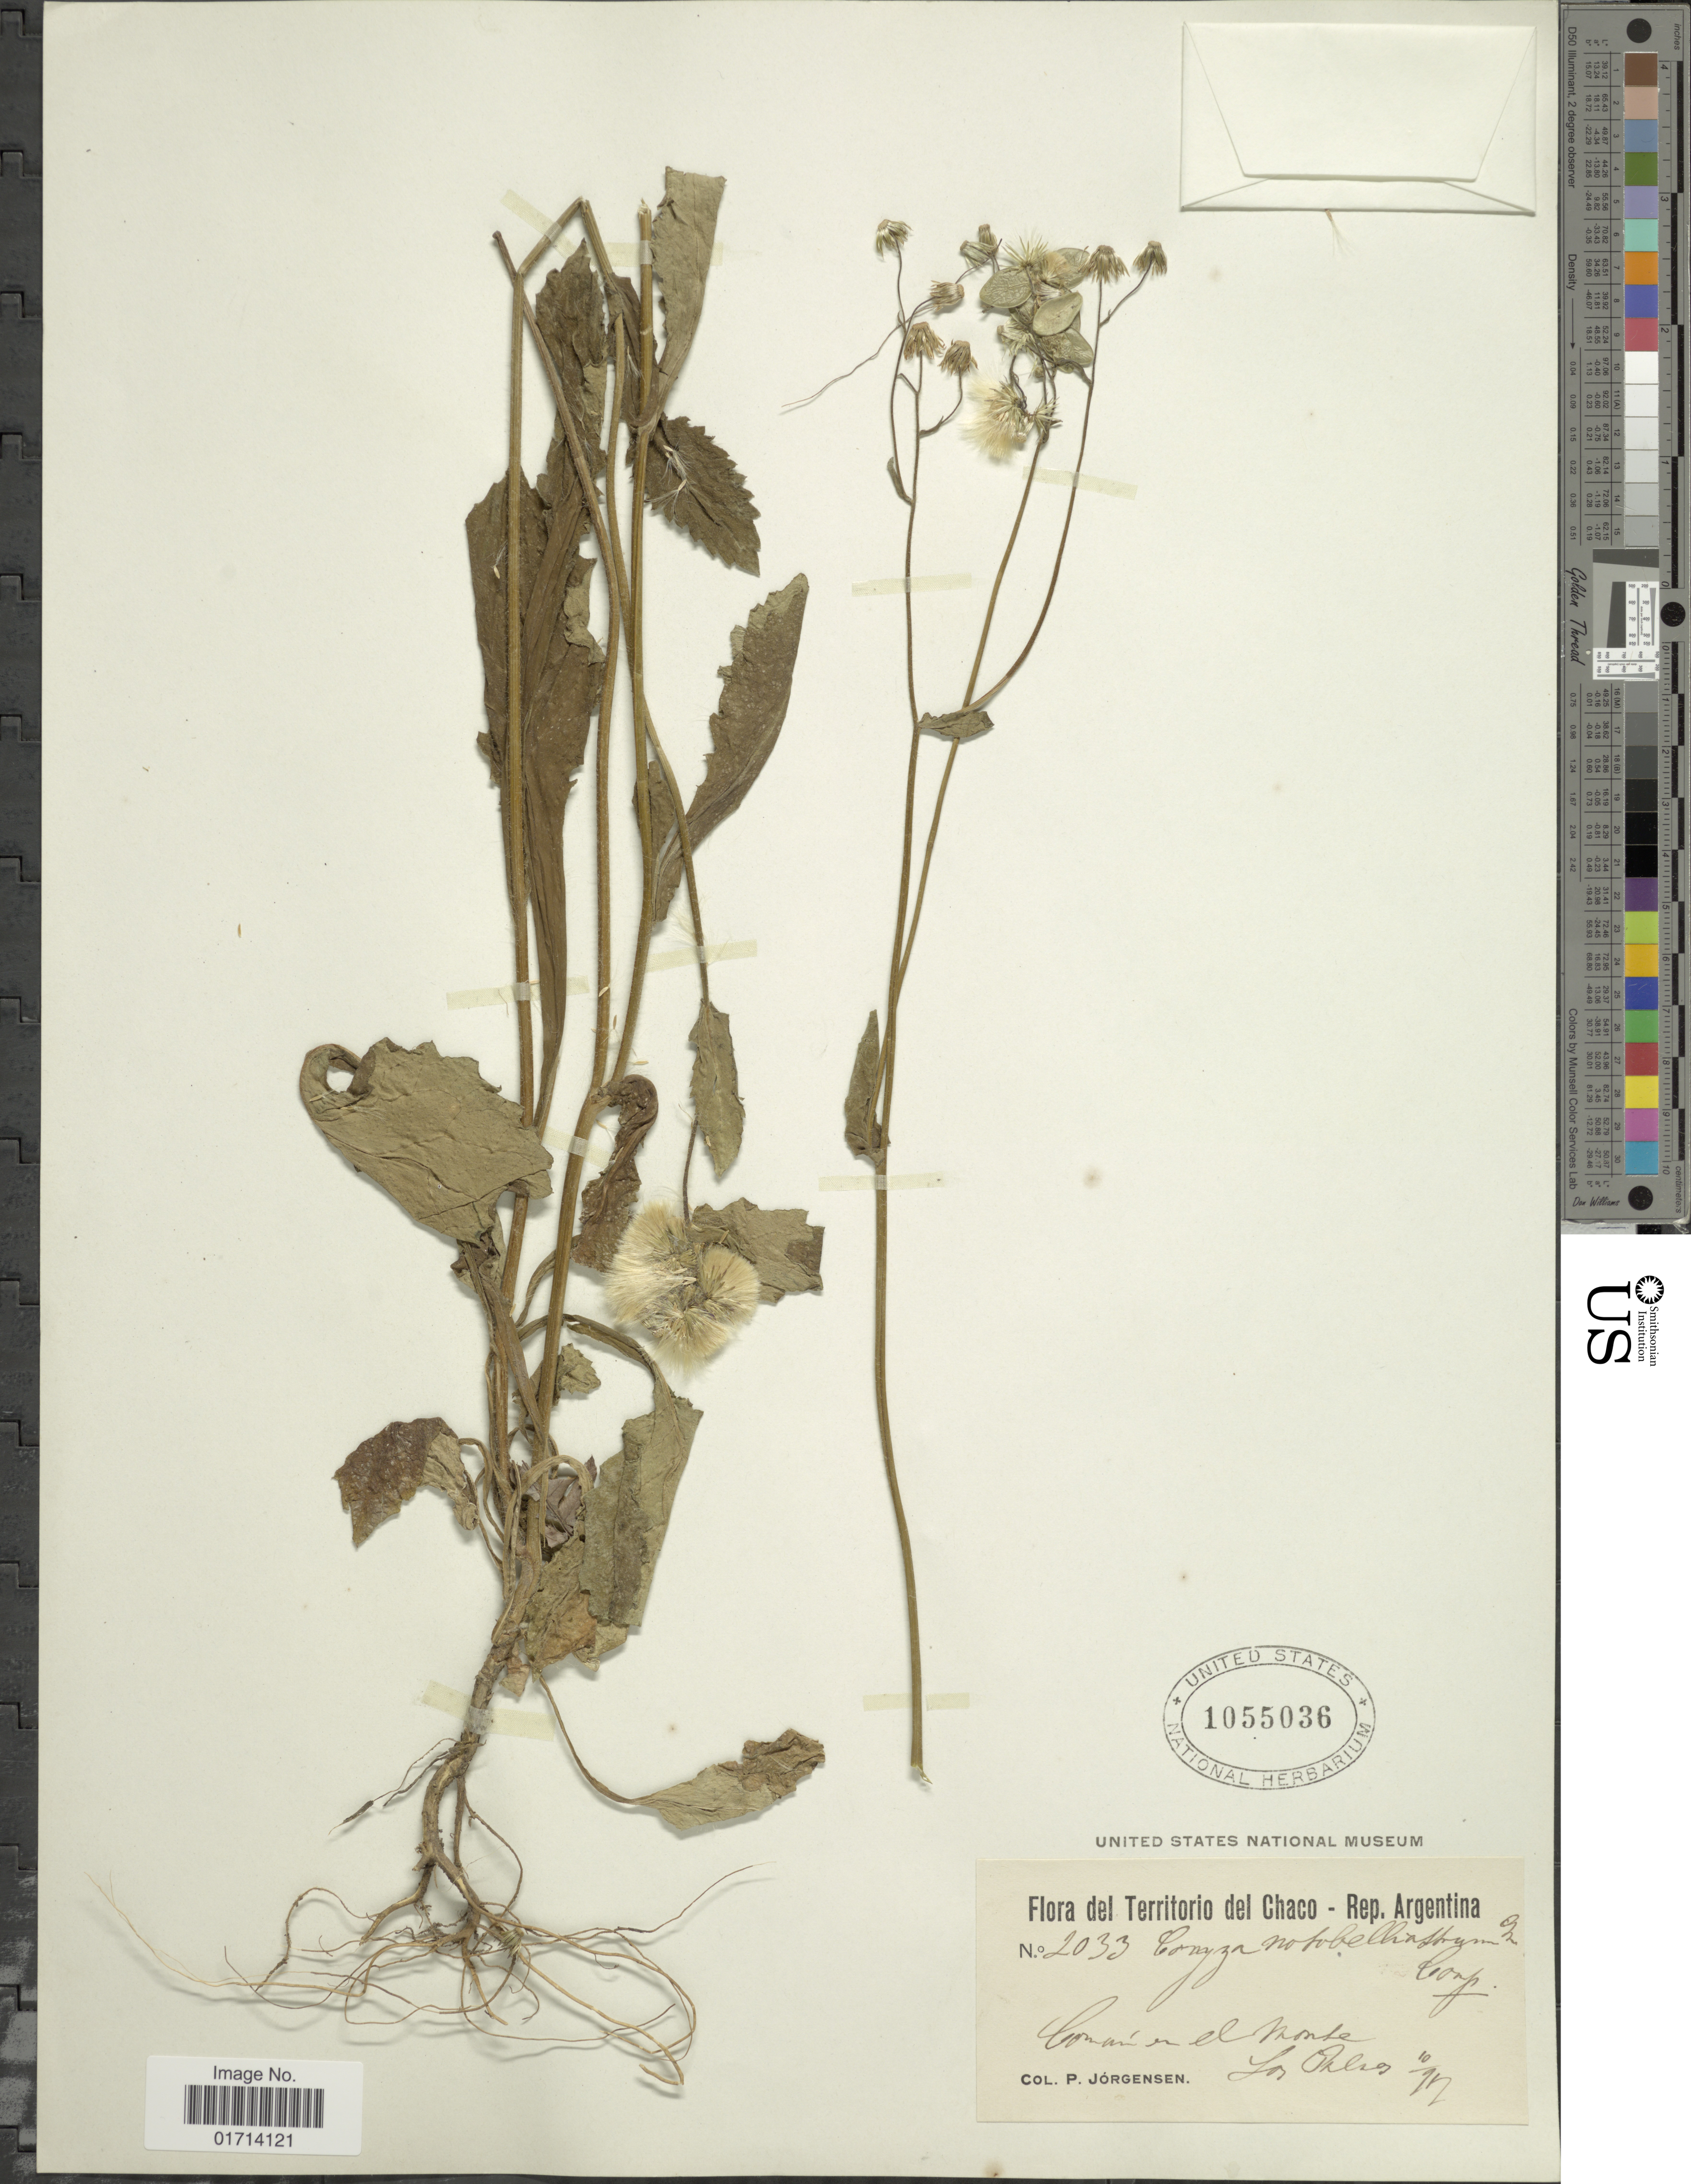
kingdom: Plantae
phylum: Tracheophyta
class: Magnoliopsida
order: Asterales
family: Asteraceae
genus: Podocoma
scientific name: Podocoma notobellidiastrum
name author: (Griseb.) G.L. Nesom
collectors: P. Jörgensen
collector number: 2033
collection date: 1912-10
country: Argentina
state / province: Chaco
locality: Del Territorio del Chaco, Comman en el Monte Los Oklis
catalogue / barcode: US 1055036